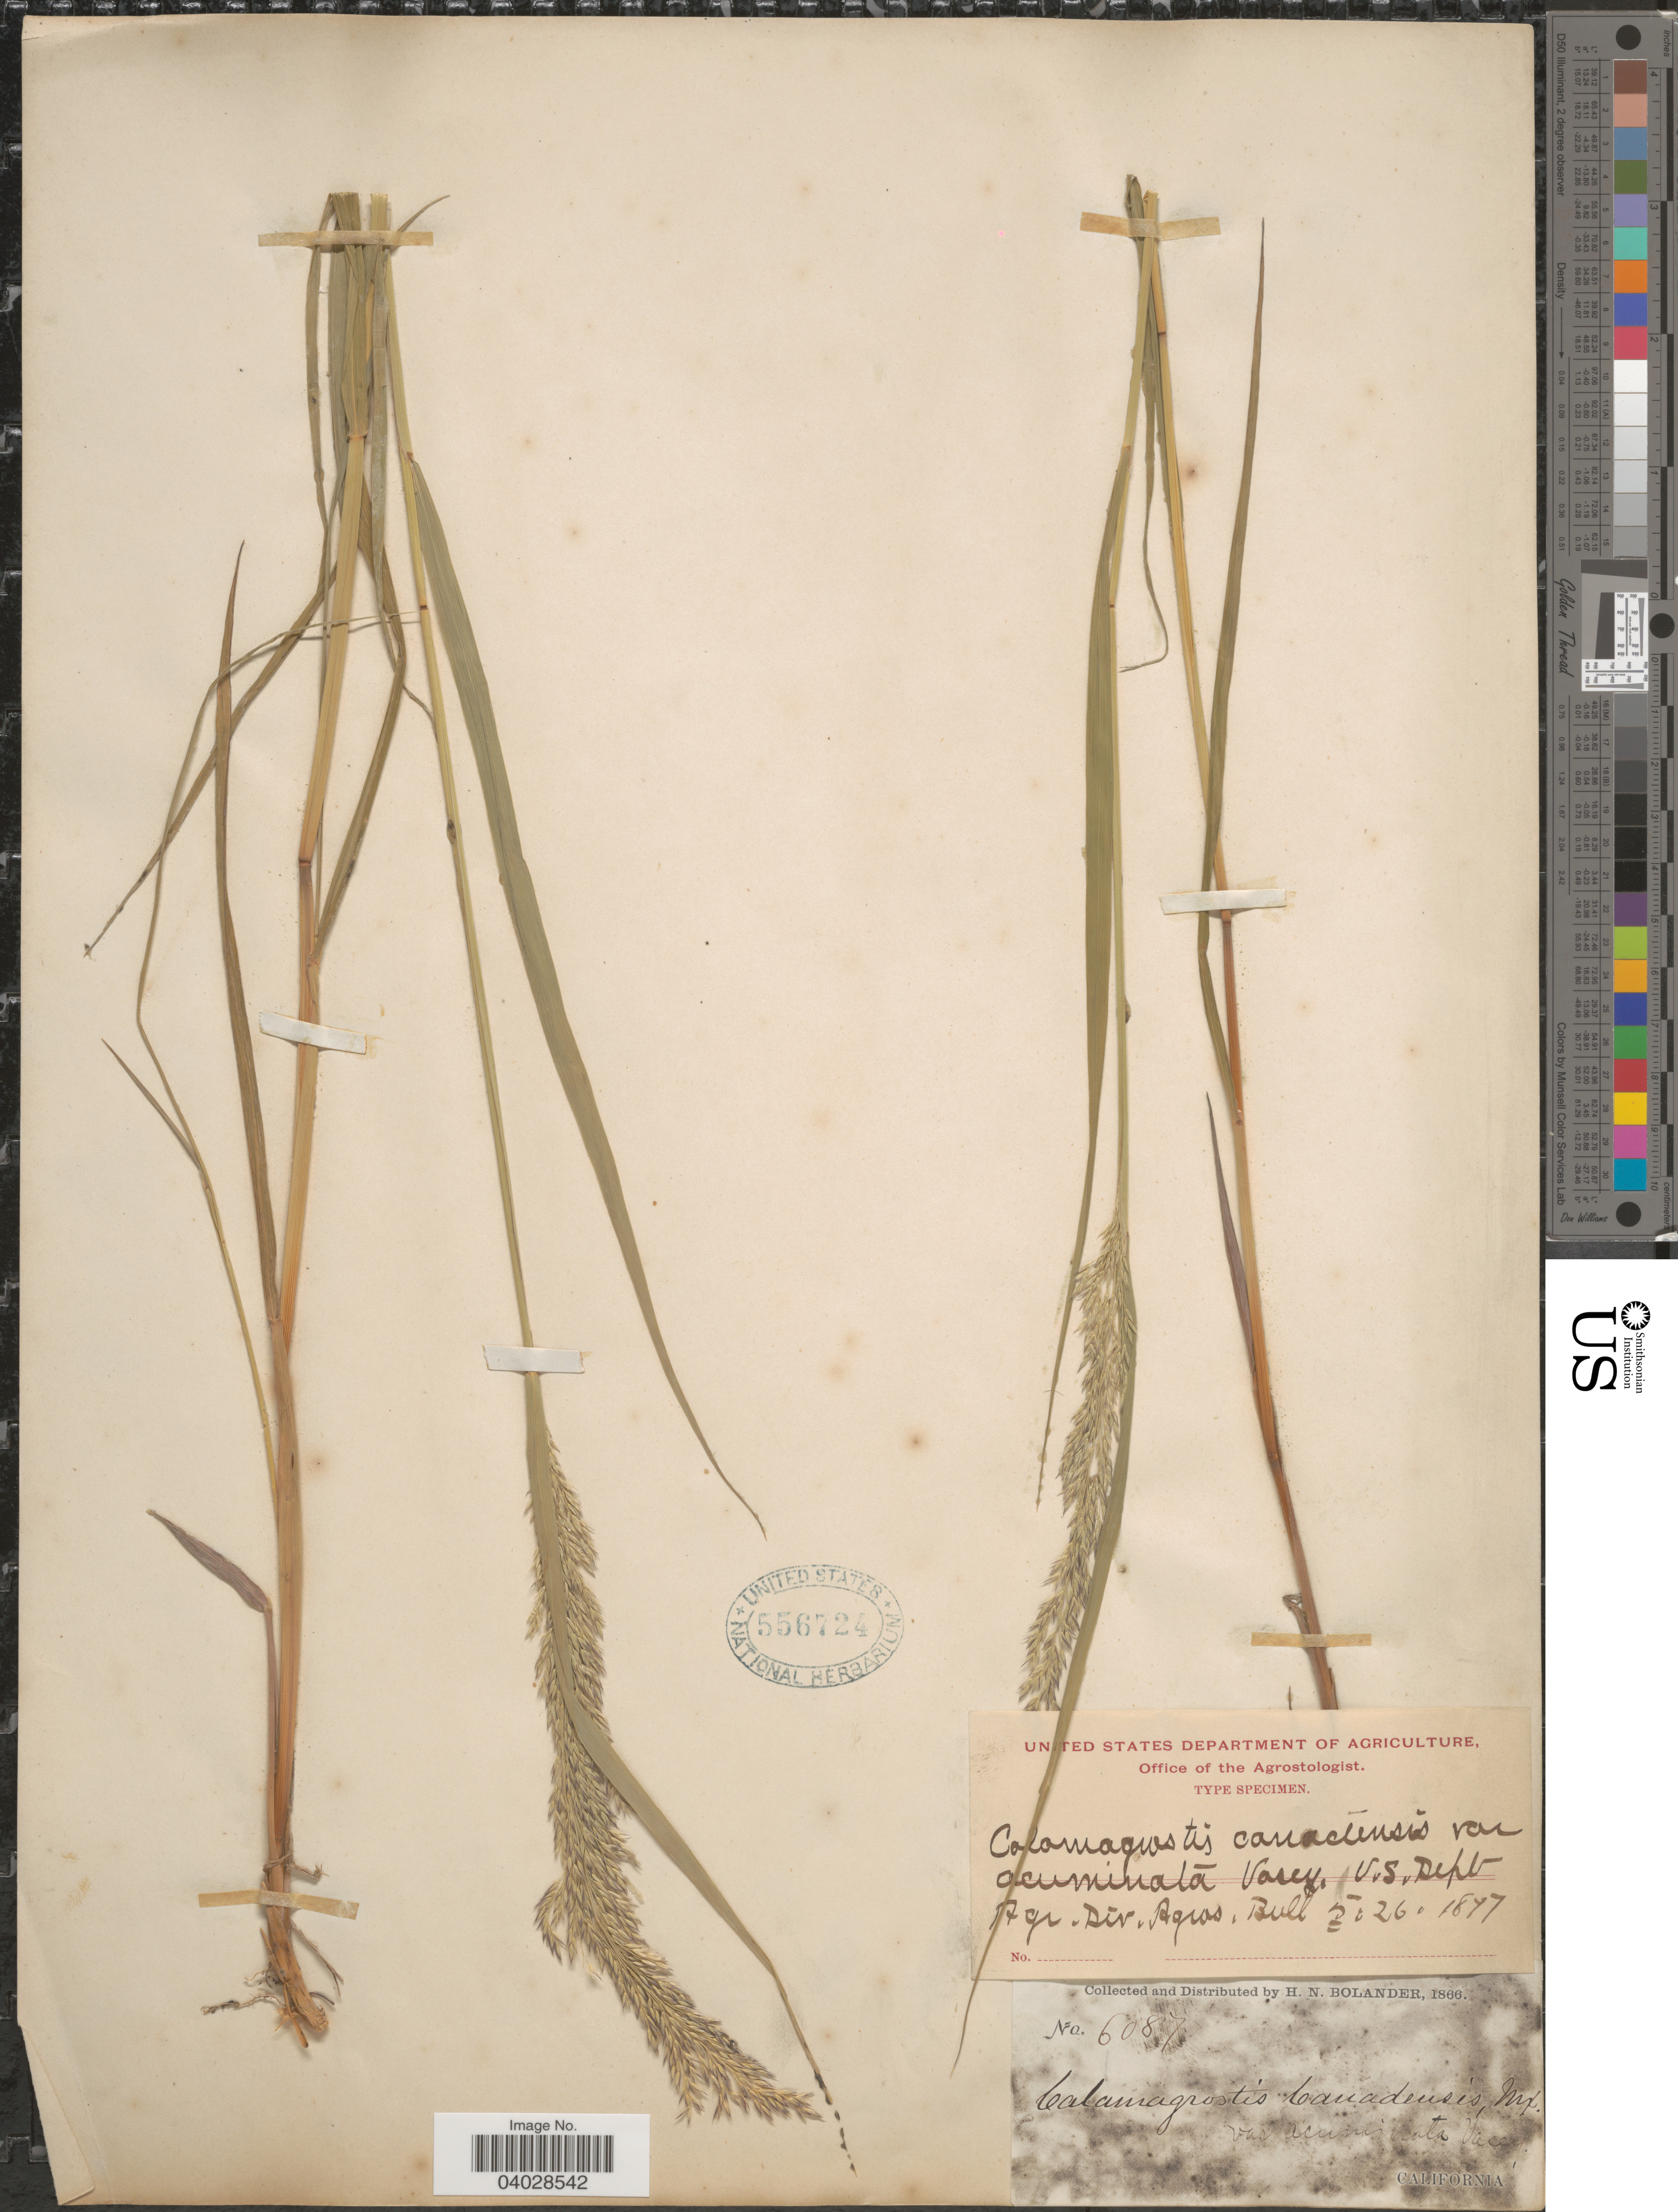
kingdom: Plantae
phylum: Tracheophyta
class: Liliopsida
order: Poales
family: Poaceae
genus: Calamagrostis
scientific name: Calamagrostis canadensis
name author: (Michx.) P. Beauv.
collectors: H. Bolander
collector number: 6087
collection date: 1866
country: United States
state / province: California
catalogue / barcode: US 556724